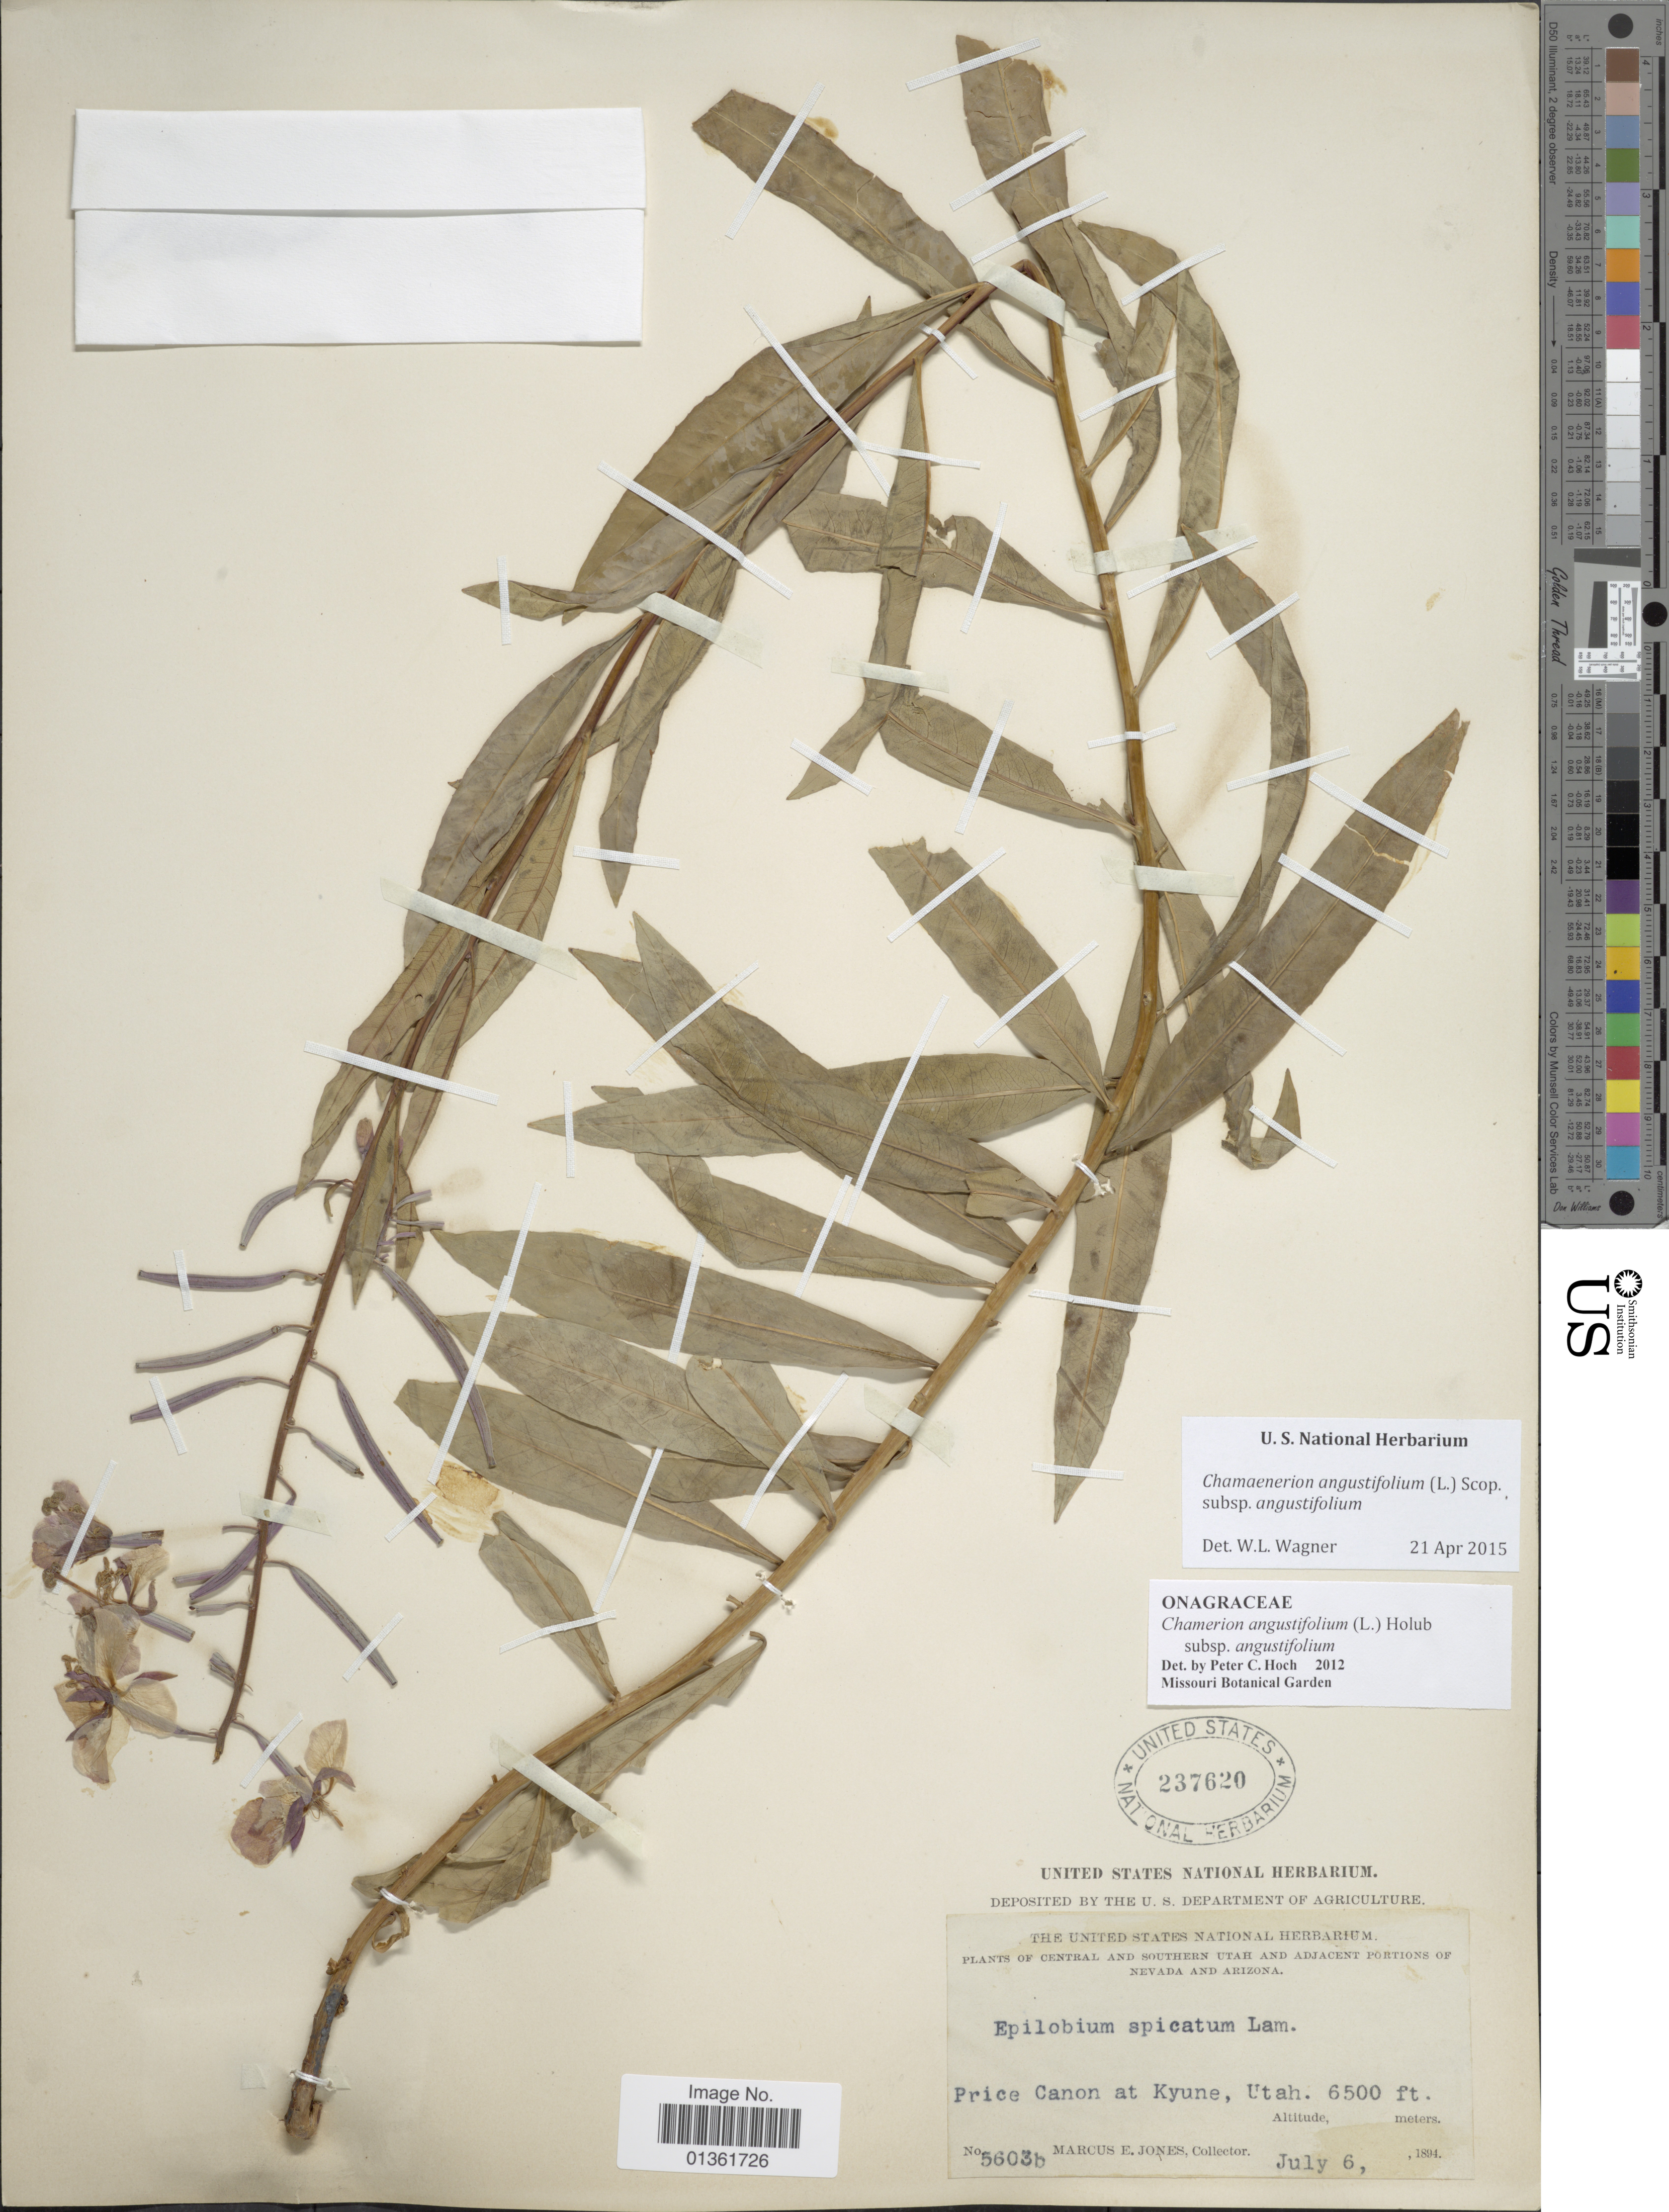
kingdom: Plantae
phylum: Tracheophyta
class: Magnoliopsida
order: Myrtales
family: Onagraceae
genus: Chamaenerion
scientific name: Chamaenerion angustifolium subsp. angustifolium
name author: (L.) Scop.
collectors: M. E. Jones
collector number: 5603b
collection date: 1894-07-06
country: United States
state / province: Utah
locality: Central and Southern Utah and adjacent portions of Nevada and Arizona. Price Canon at Kyune.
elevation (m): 1981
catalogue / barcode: US 237620